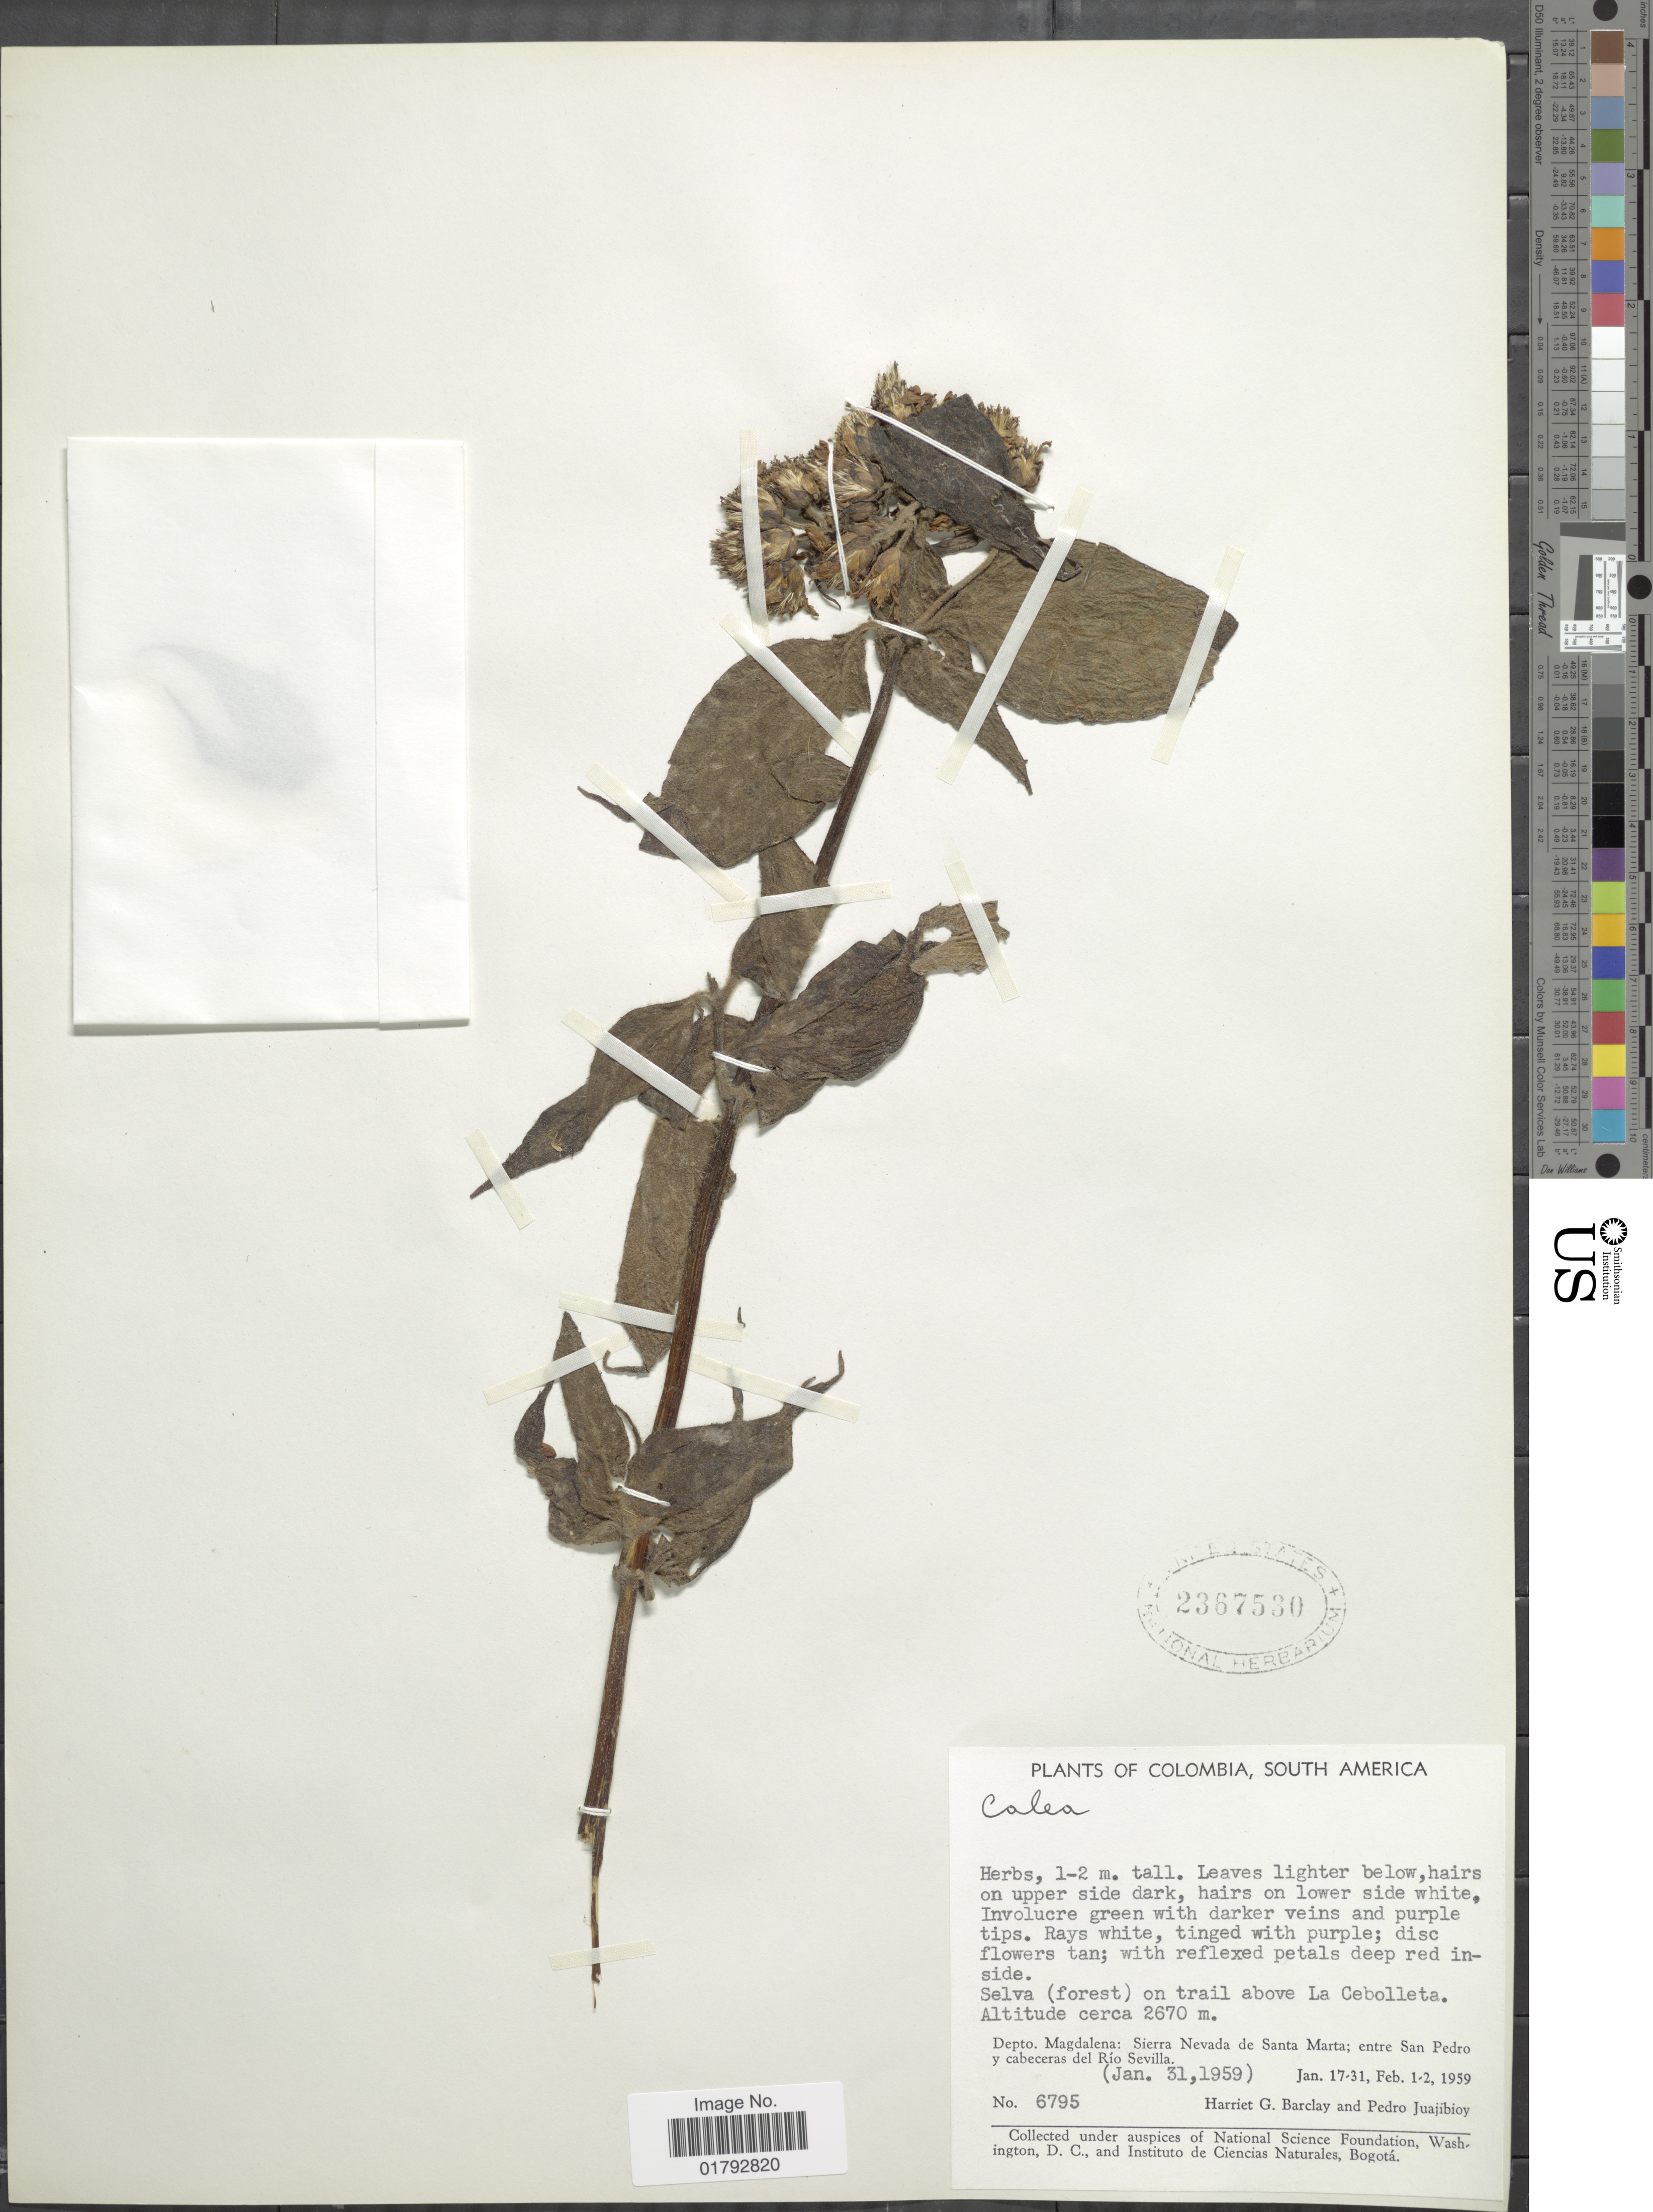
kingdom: Plantae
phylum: Tracheophyta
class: Magnoliopsida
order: Asterales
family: Asteraceae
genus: Alloispermum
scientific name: Alloispermum caracasanum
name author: (Kunth) H. Rob.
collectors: H. G. Barclay & P. Juajibioy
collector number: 6795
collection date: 1959-01-31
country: Colombia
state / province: Magdalena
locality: Selva (forest) on trail above La Cebolleta. Depto. Magdalena: Sierra Nevada de Santa Marta: entre San Pedro y cabecceras del Rio Sevila.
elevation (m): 2670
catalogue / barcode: US 2367530